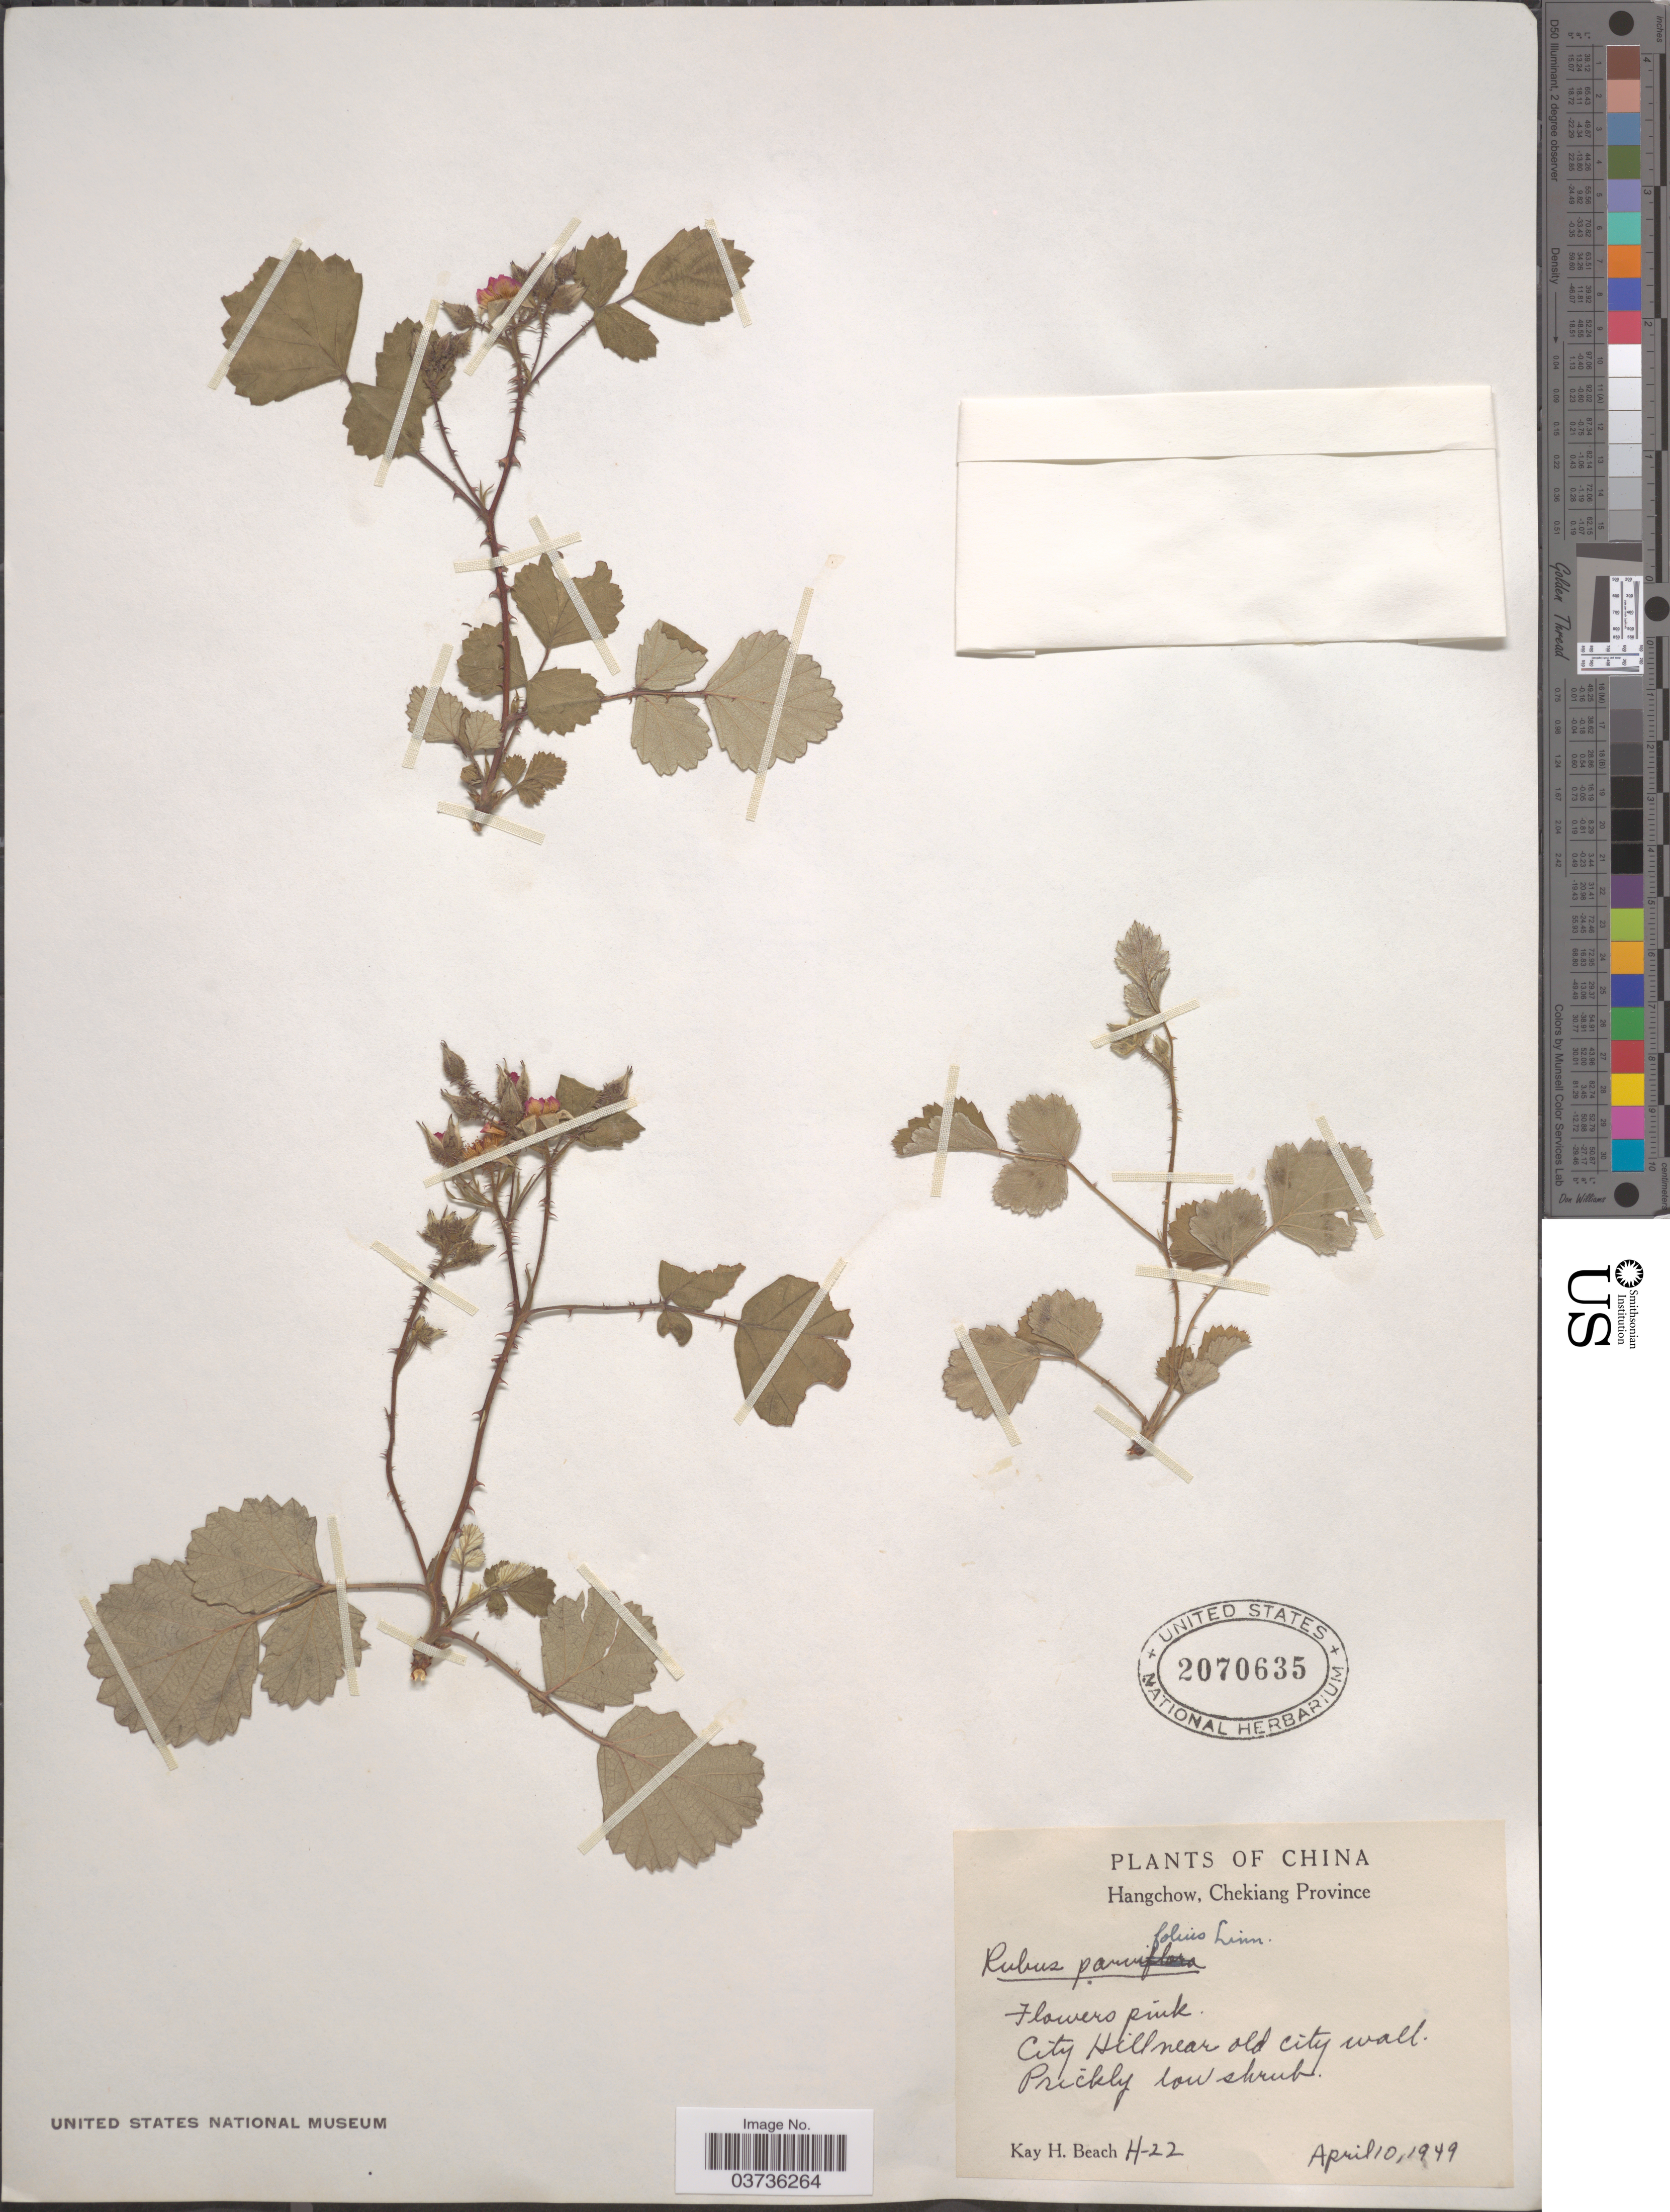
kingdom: Plantae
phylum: Tracheophyta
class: Magnoliopsida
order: Rosales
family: Rosaceae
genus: Rubus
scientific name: Rubus parvifolius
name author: L.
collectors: K. H. Beach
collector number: H-22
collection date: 1949-04-10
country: China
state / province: Zhejiang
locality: Hangchow, Chekiang Province. City Hill near old city wall.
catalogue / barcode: US 2070635